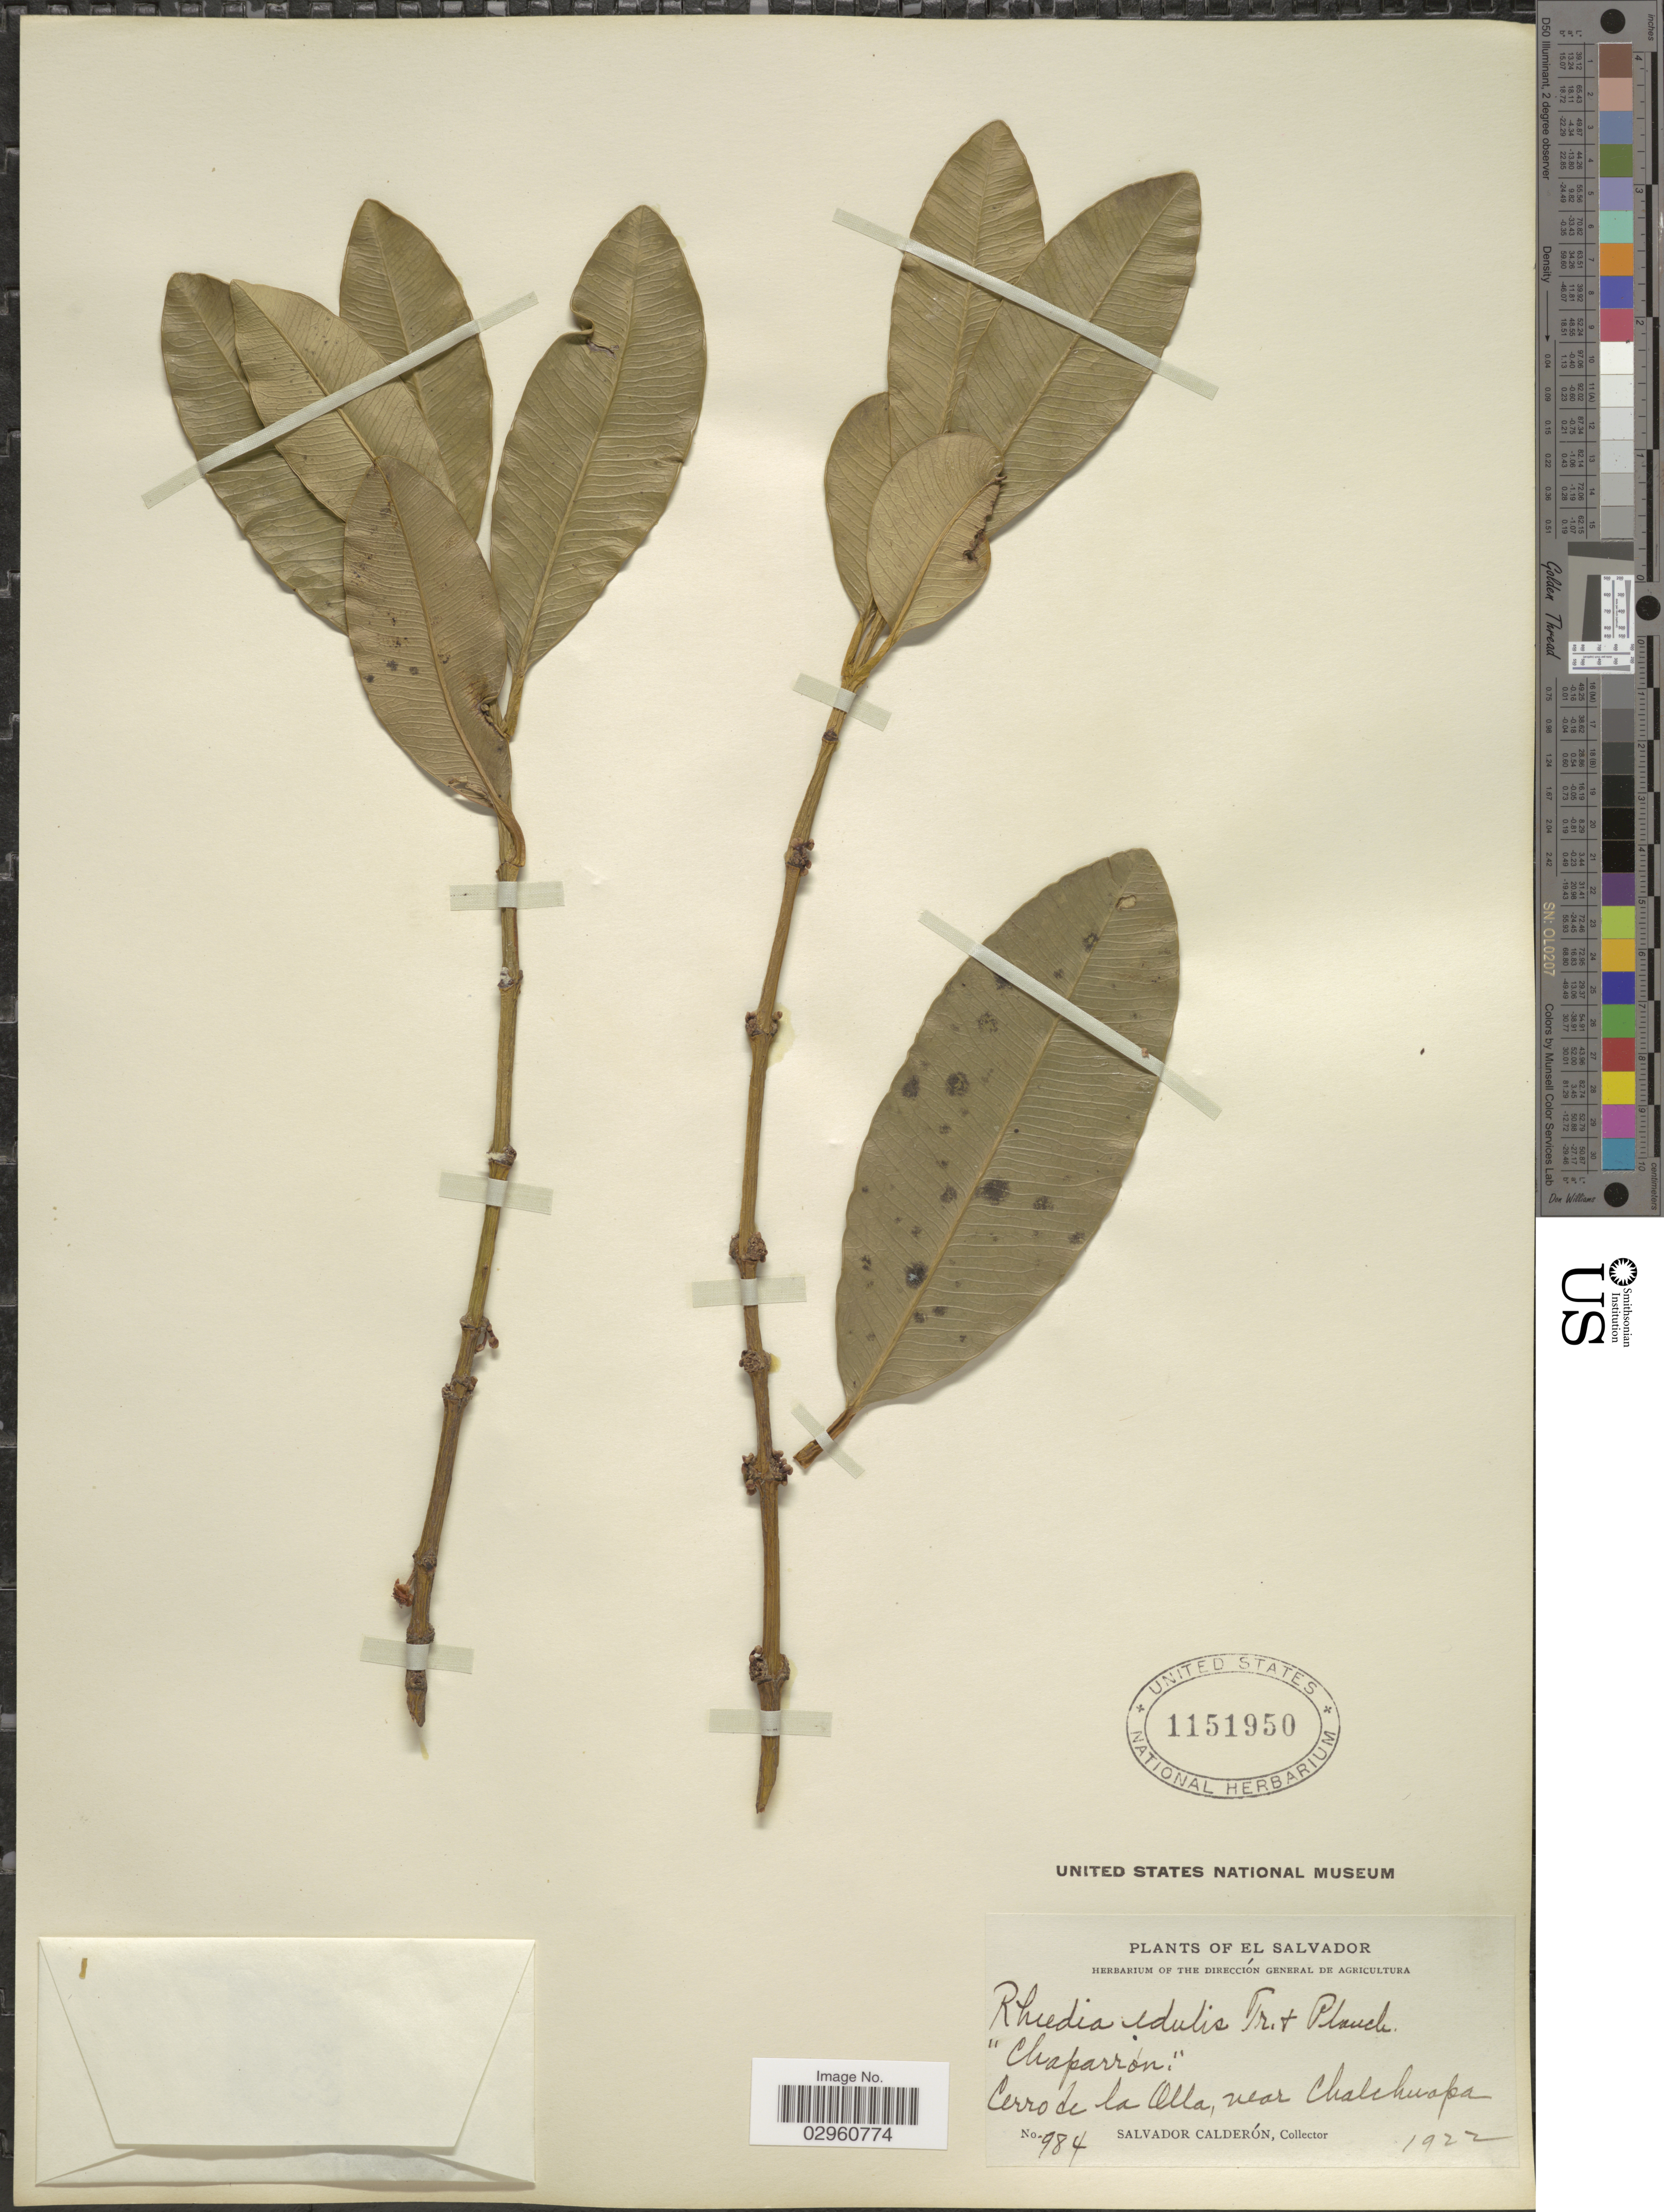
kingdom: Plantae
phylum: Tracheophyta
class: Magnoliopsida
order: Malpighiales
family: Clusiaceae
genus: Garcinia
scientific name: Garcinia intermedia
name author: (Pittier) Hammel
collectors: S. Calderón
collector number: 984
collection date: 1922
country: El Salvador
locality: Cerro de la Olla, near Chalchuapa.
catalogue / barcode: US 1151950